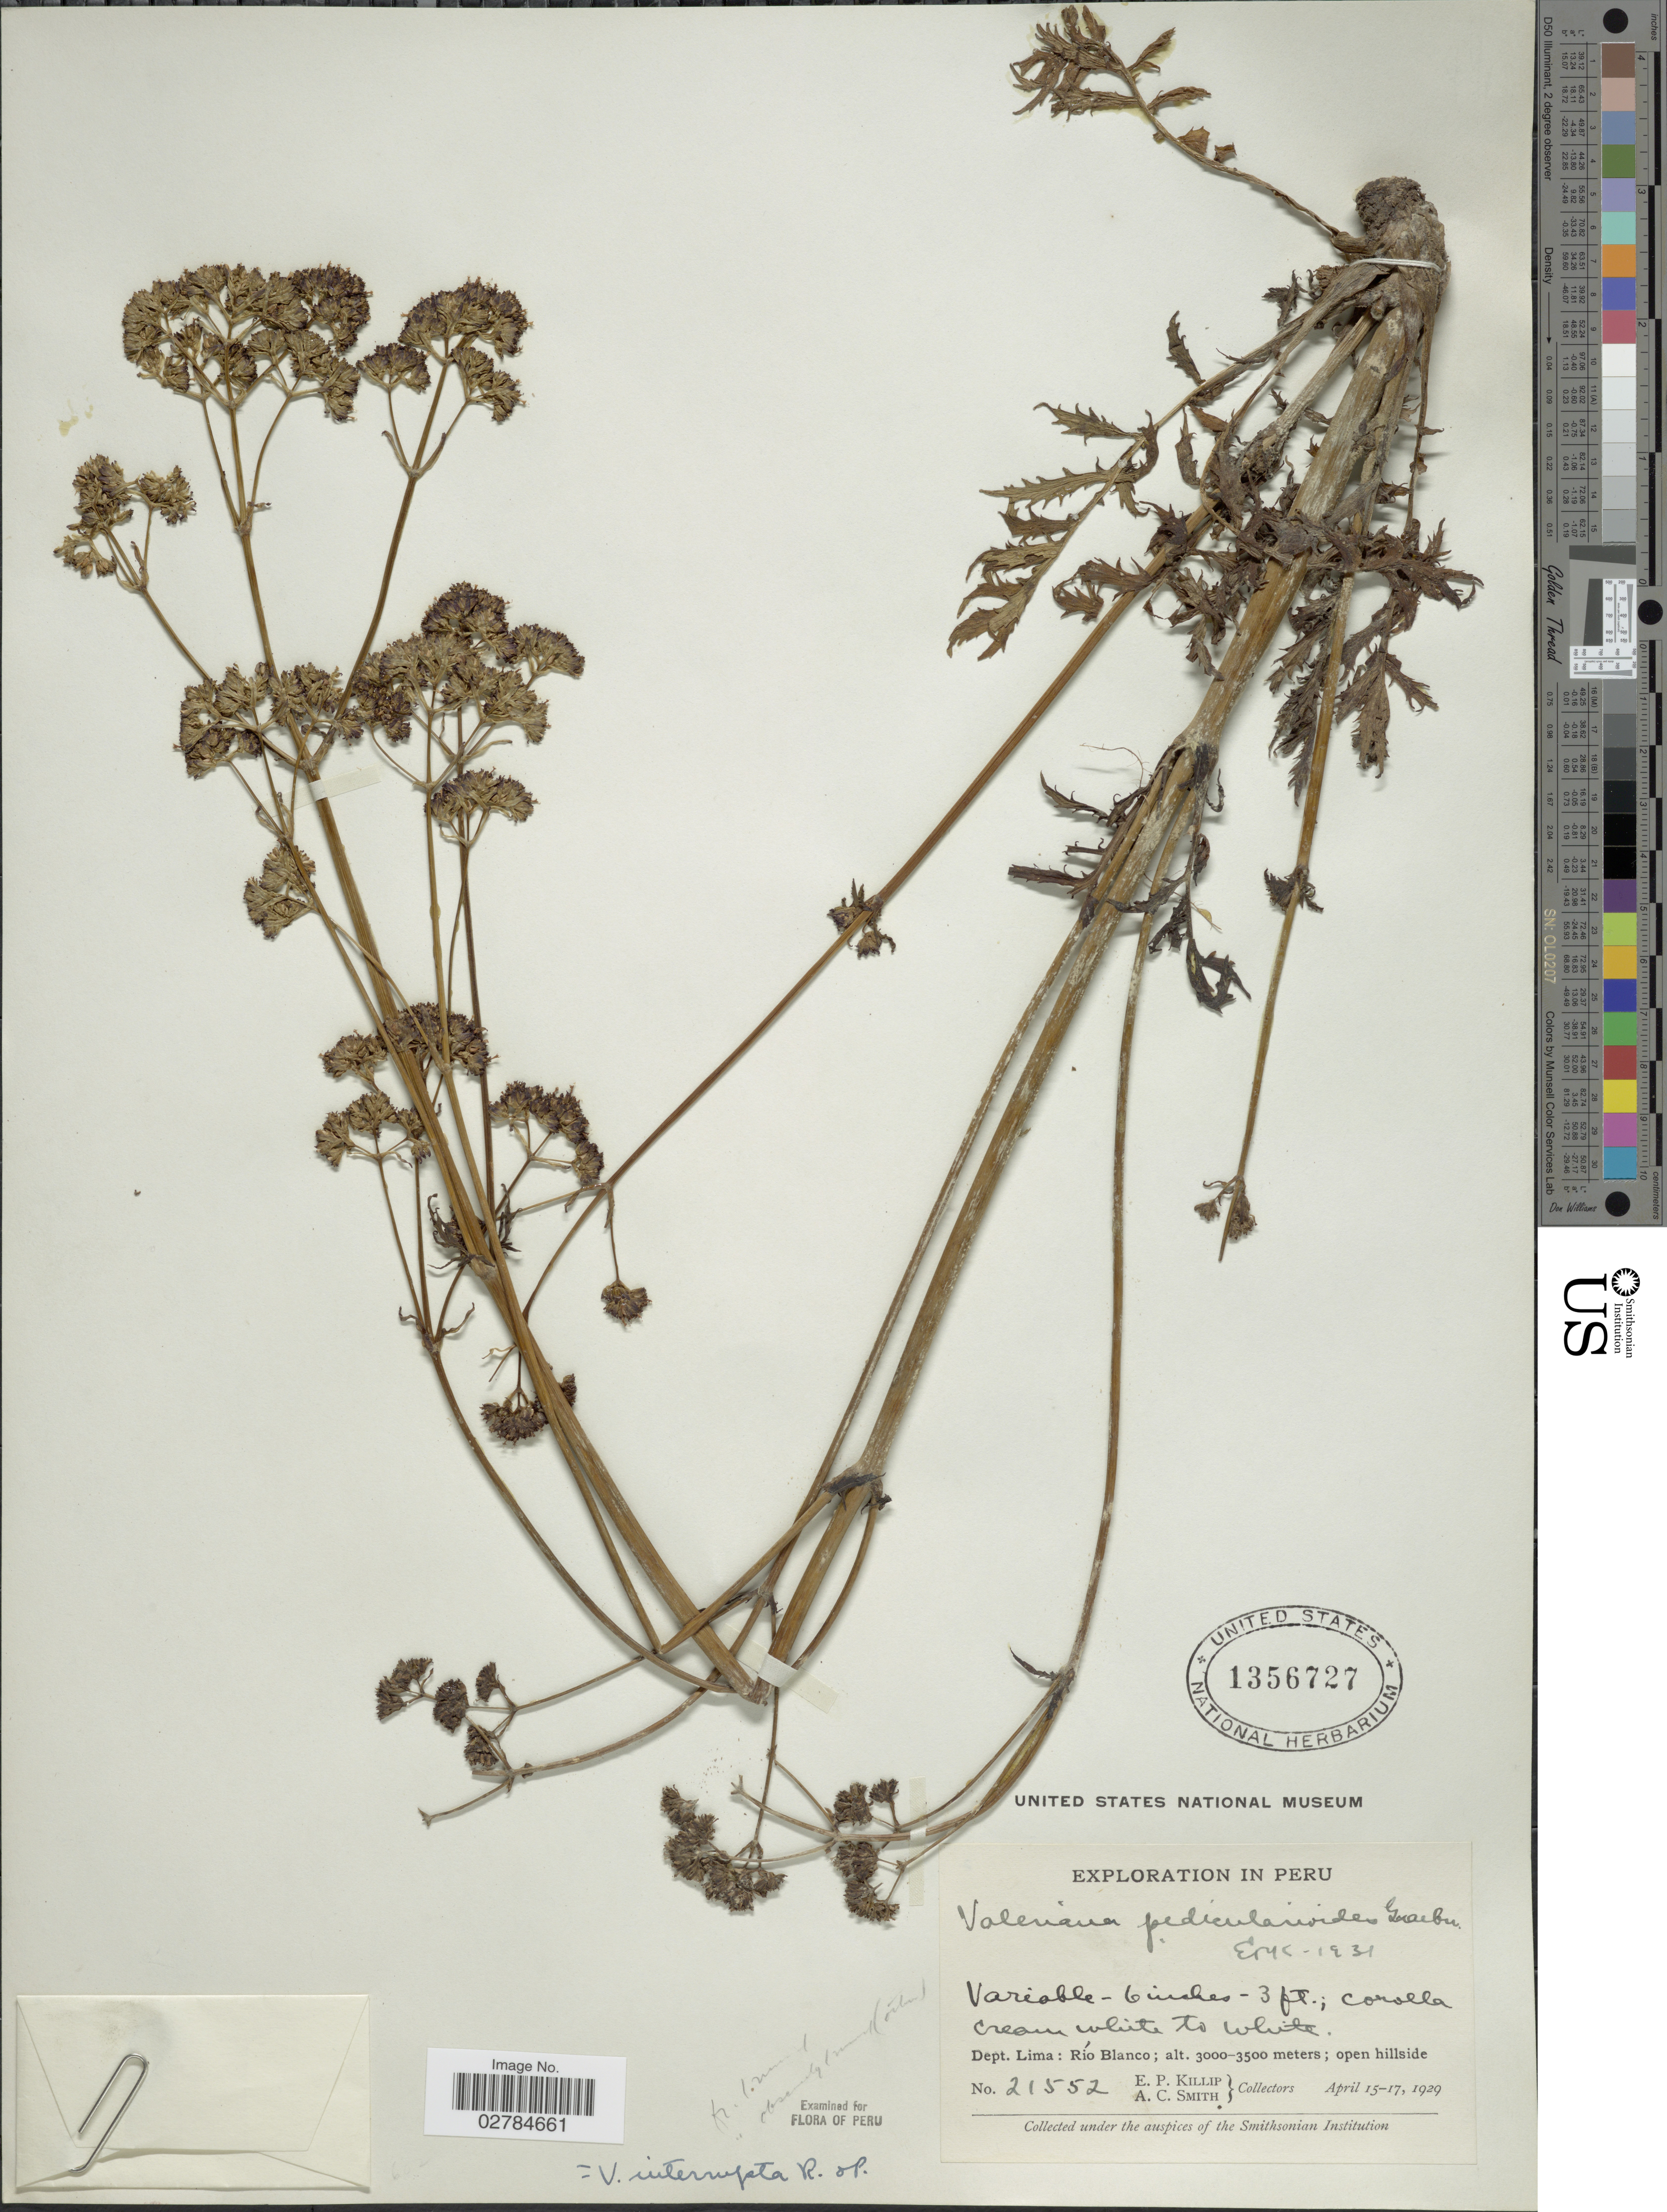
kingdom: Plantae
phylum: Tracheophyta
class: Magnoliopsida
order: Dipsacales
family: Caprifoliaceae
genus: Valeriana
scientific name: Valeriana interrupta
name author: Ruiz & Pav.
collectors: E. P. Killip & A. C. Smith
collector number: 21552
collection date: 1929-04-15/1929-04-17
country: Peru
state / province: Lima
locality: Dept. Lima: Río Blanco.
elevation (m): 3000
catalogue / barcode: US 1356727